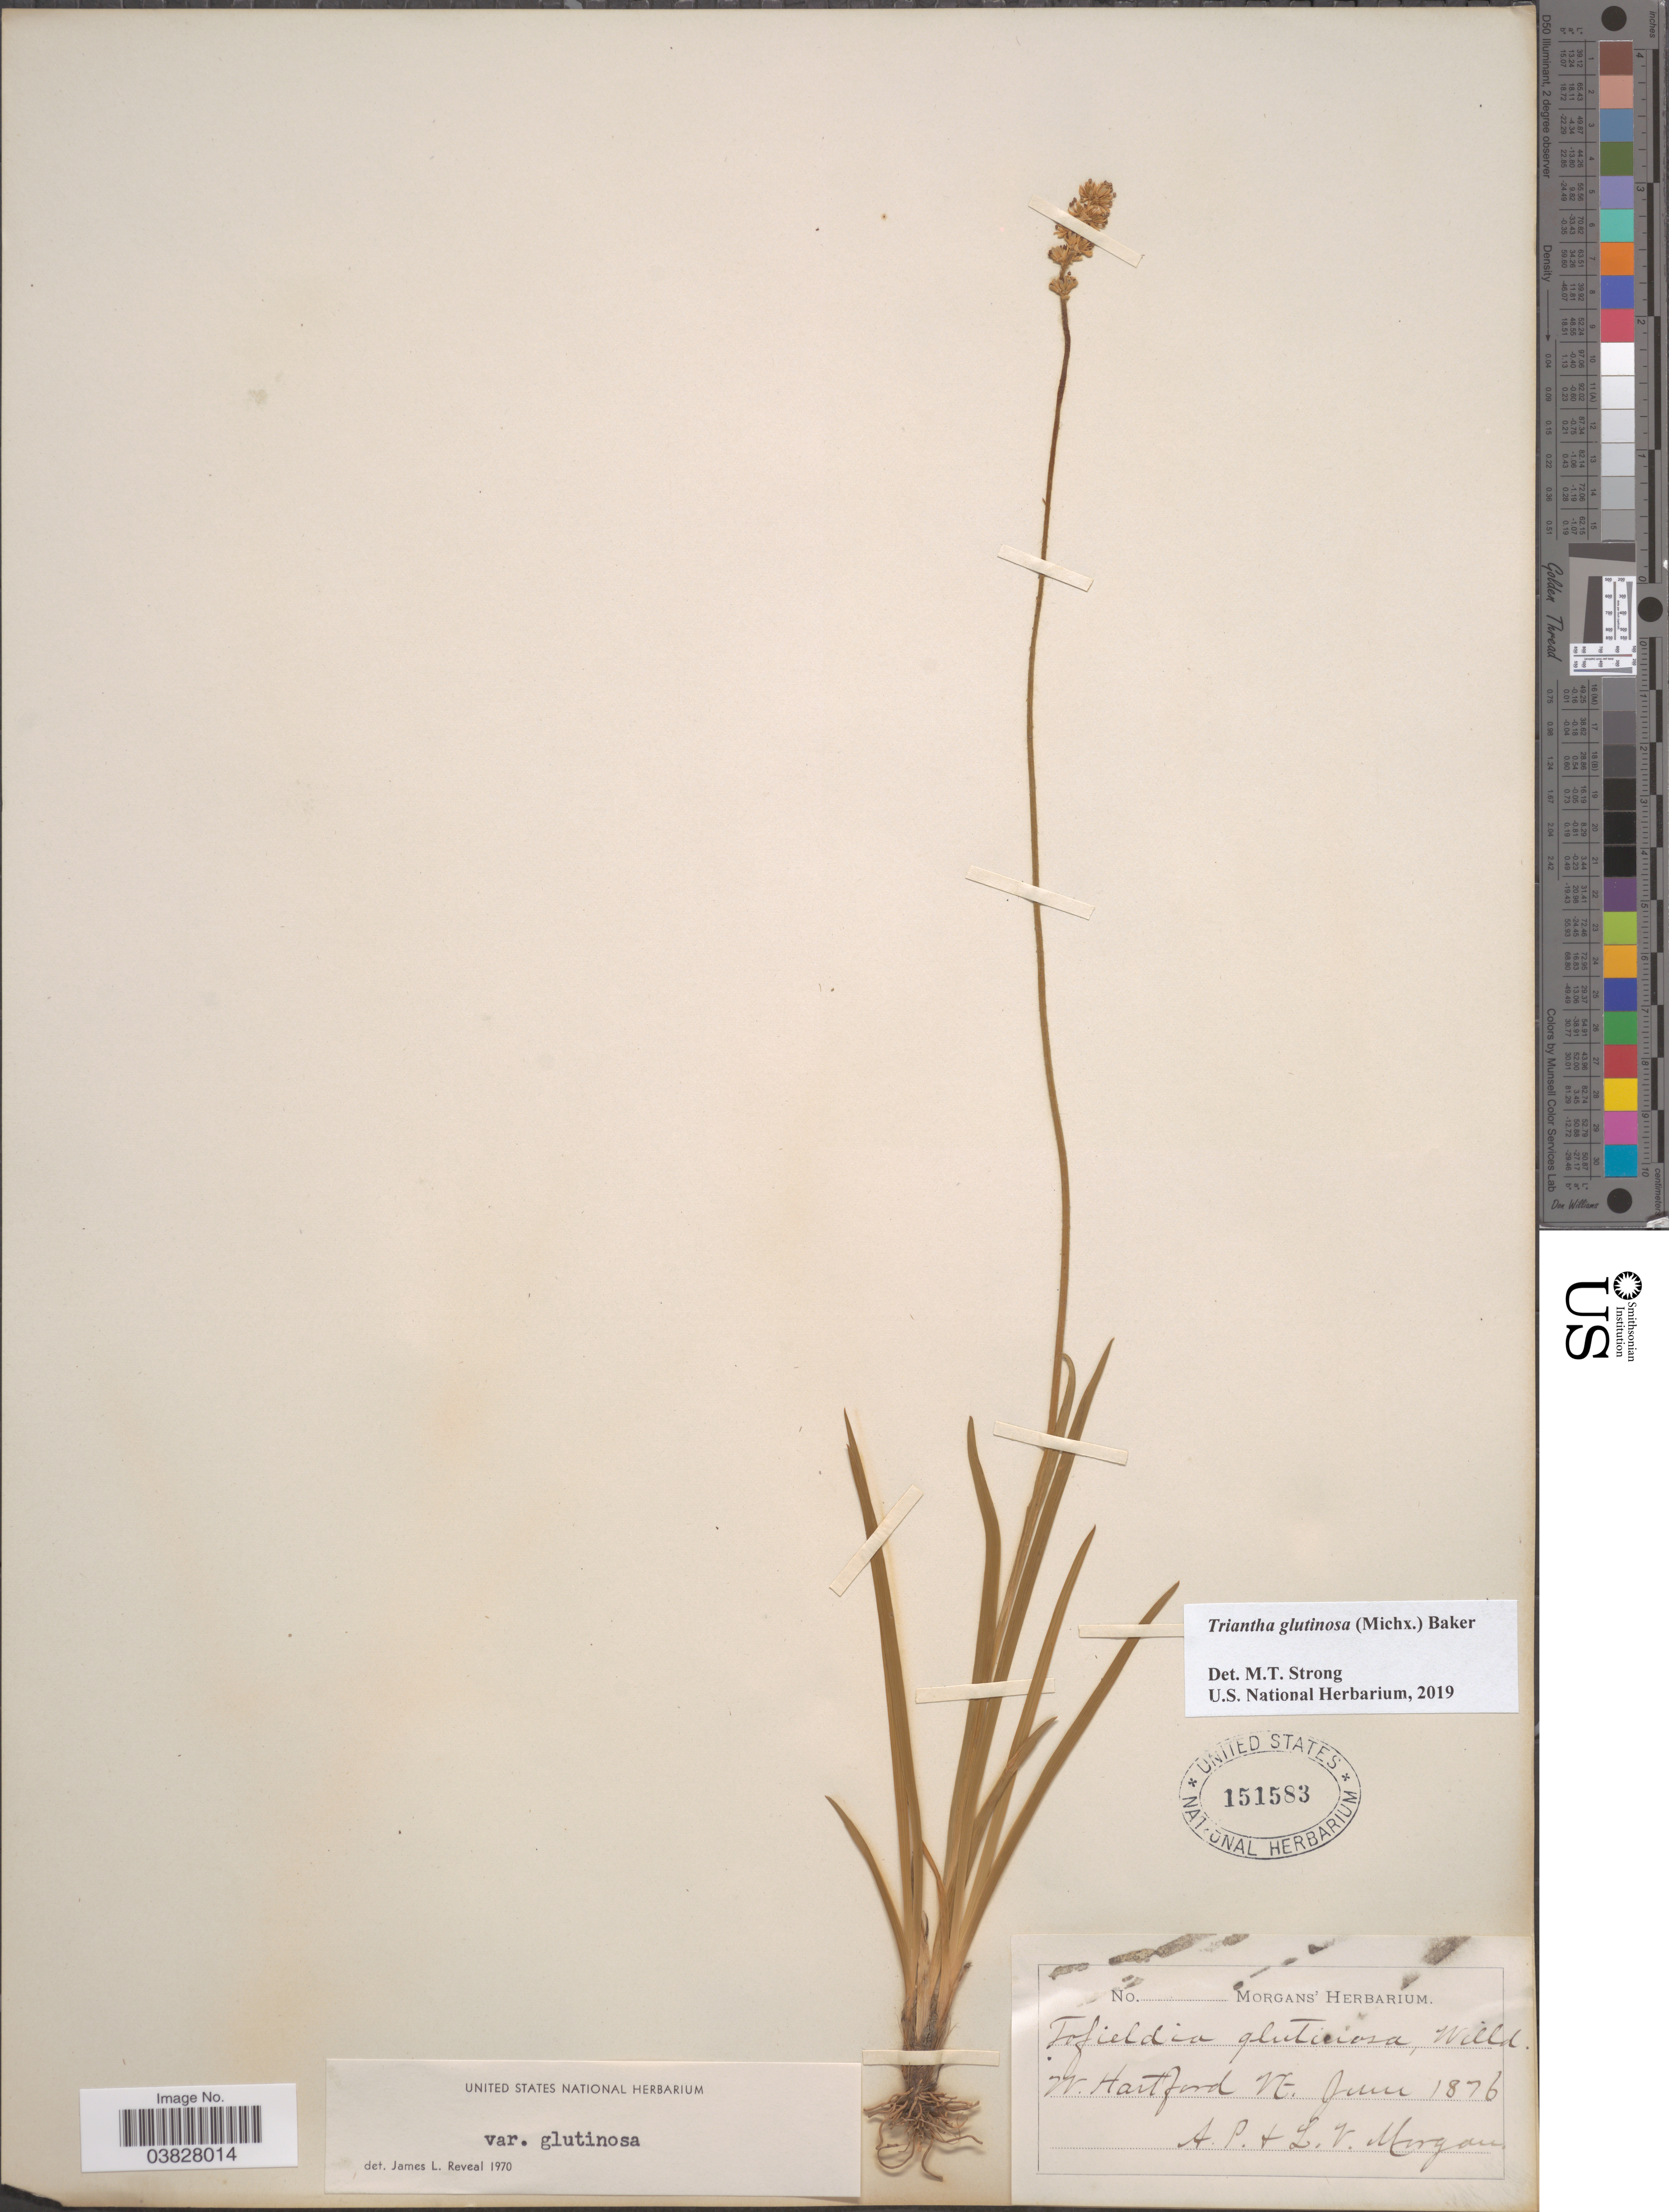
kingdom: Plantae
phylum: Tracheophyta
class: Liliopsida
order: Alismatales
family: Tofieldiaceae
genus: Triantha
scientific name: Triantha glutinosa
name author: (Michx.) Baker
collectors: A. Morgan & L. Morgan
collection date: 1876-06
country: United States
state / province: Vermont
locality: W. Hartford.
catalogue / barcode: US 151583